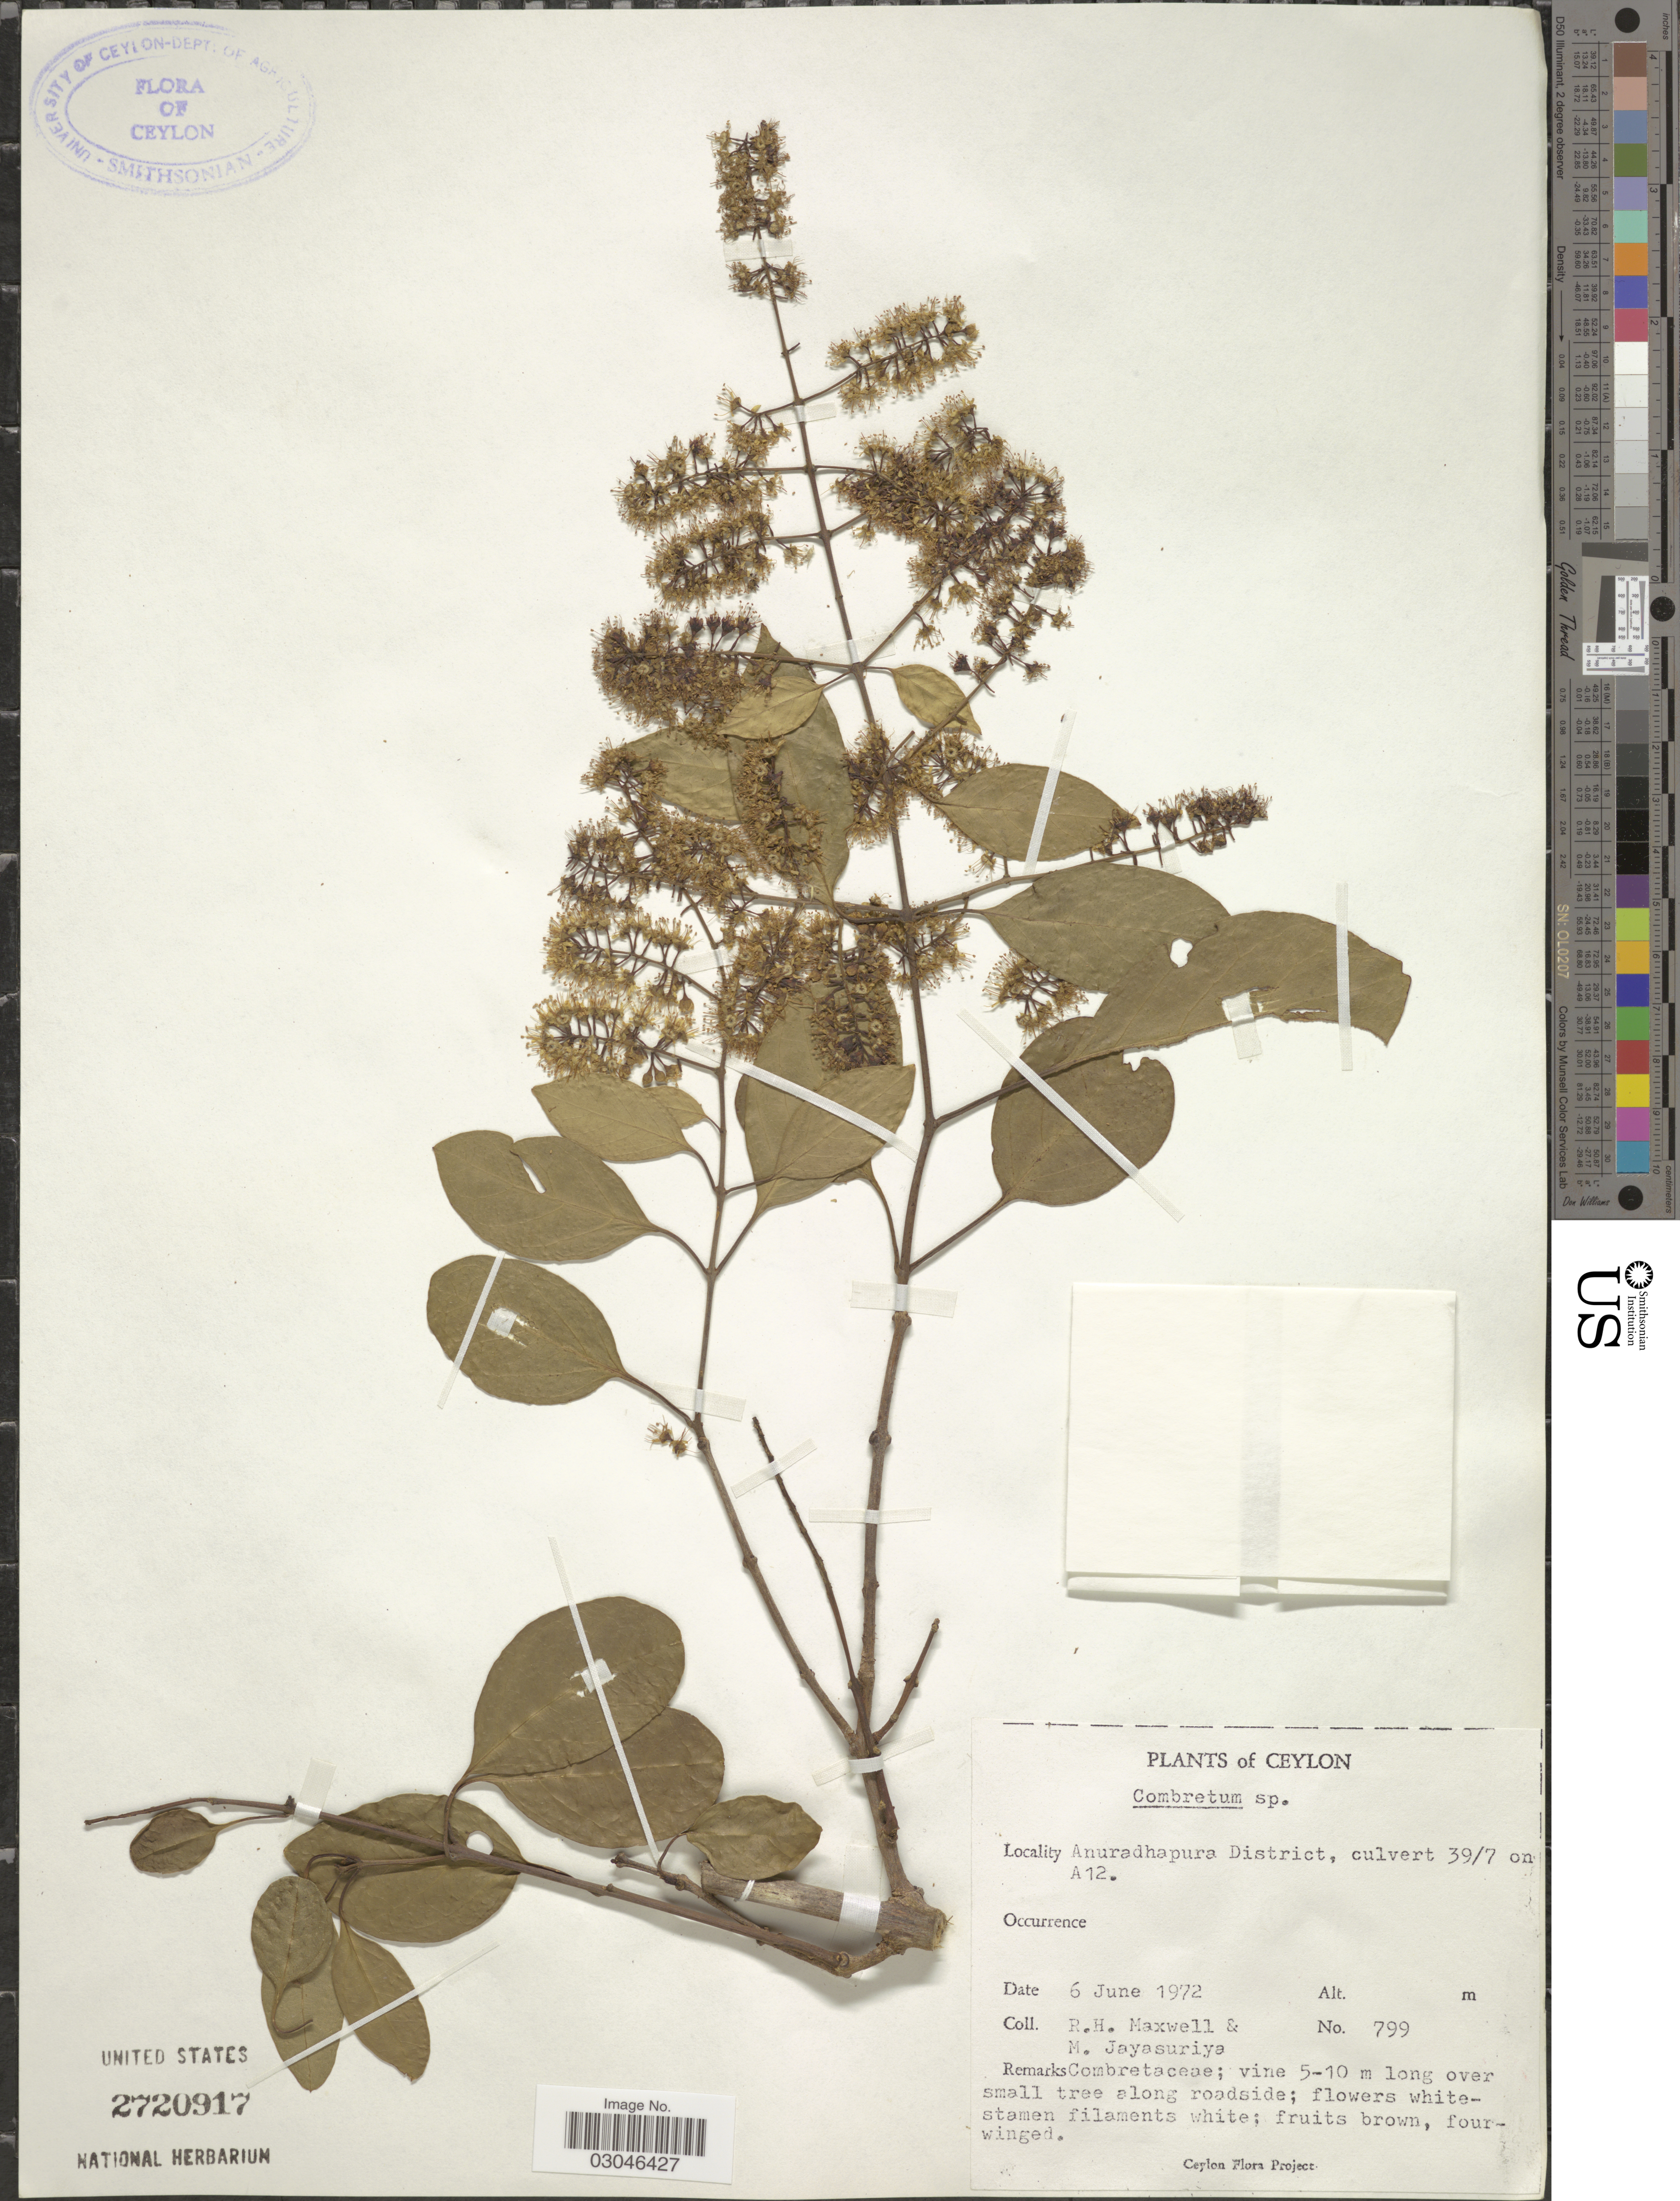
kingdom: Plantae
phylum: Tracheophyta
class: Magnoliopsida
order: Myrtales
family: Combretaceae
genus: Combretum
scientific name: Combretum sp.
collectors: R. Maxwell & M. Jayasuriya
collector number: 799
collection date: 1972-06-06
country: Sri Lanka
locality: Ceylon. Anuradhapura District, culvert 39/7 on A12.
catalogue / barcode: US 2720917